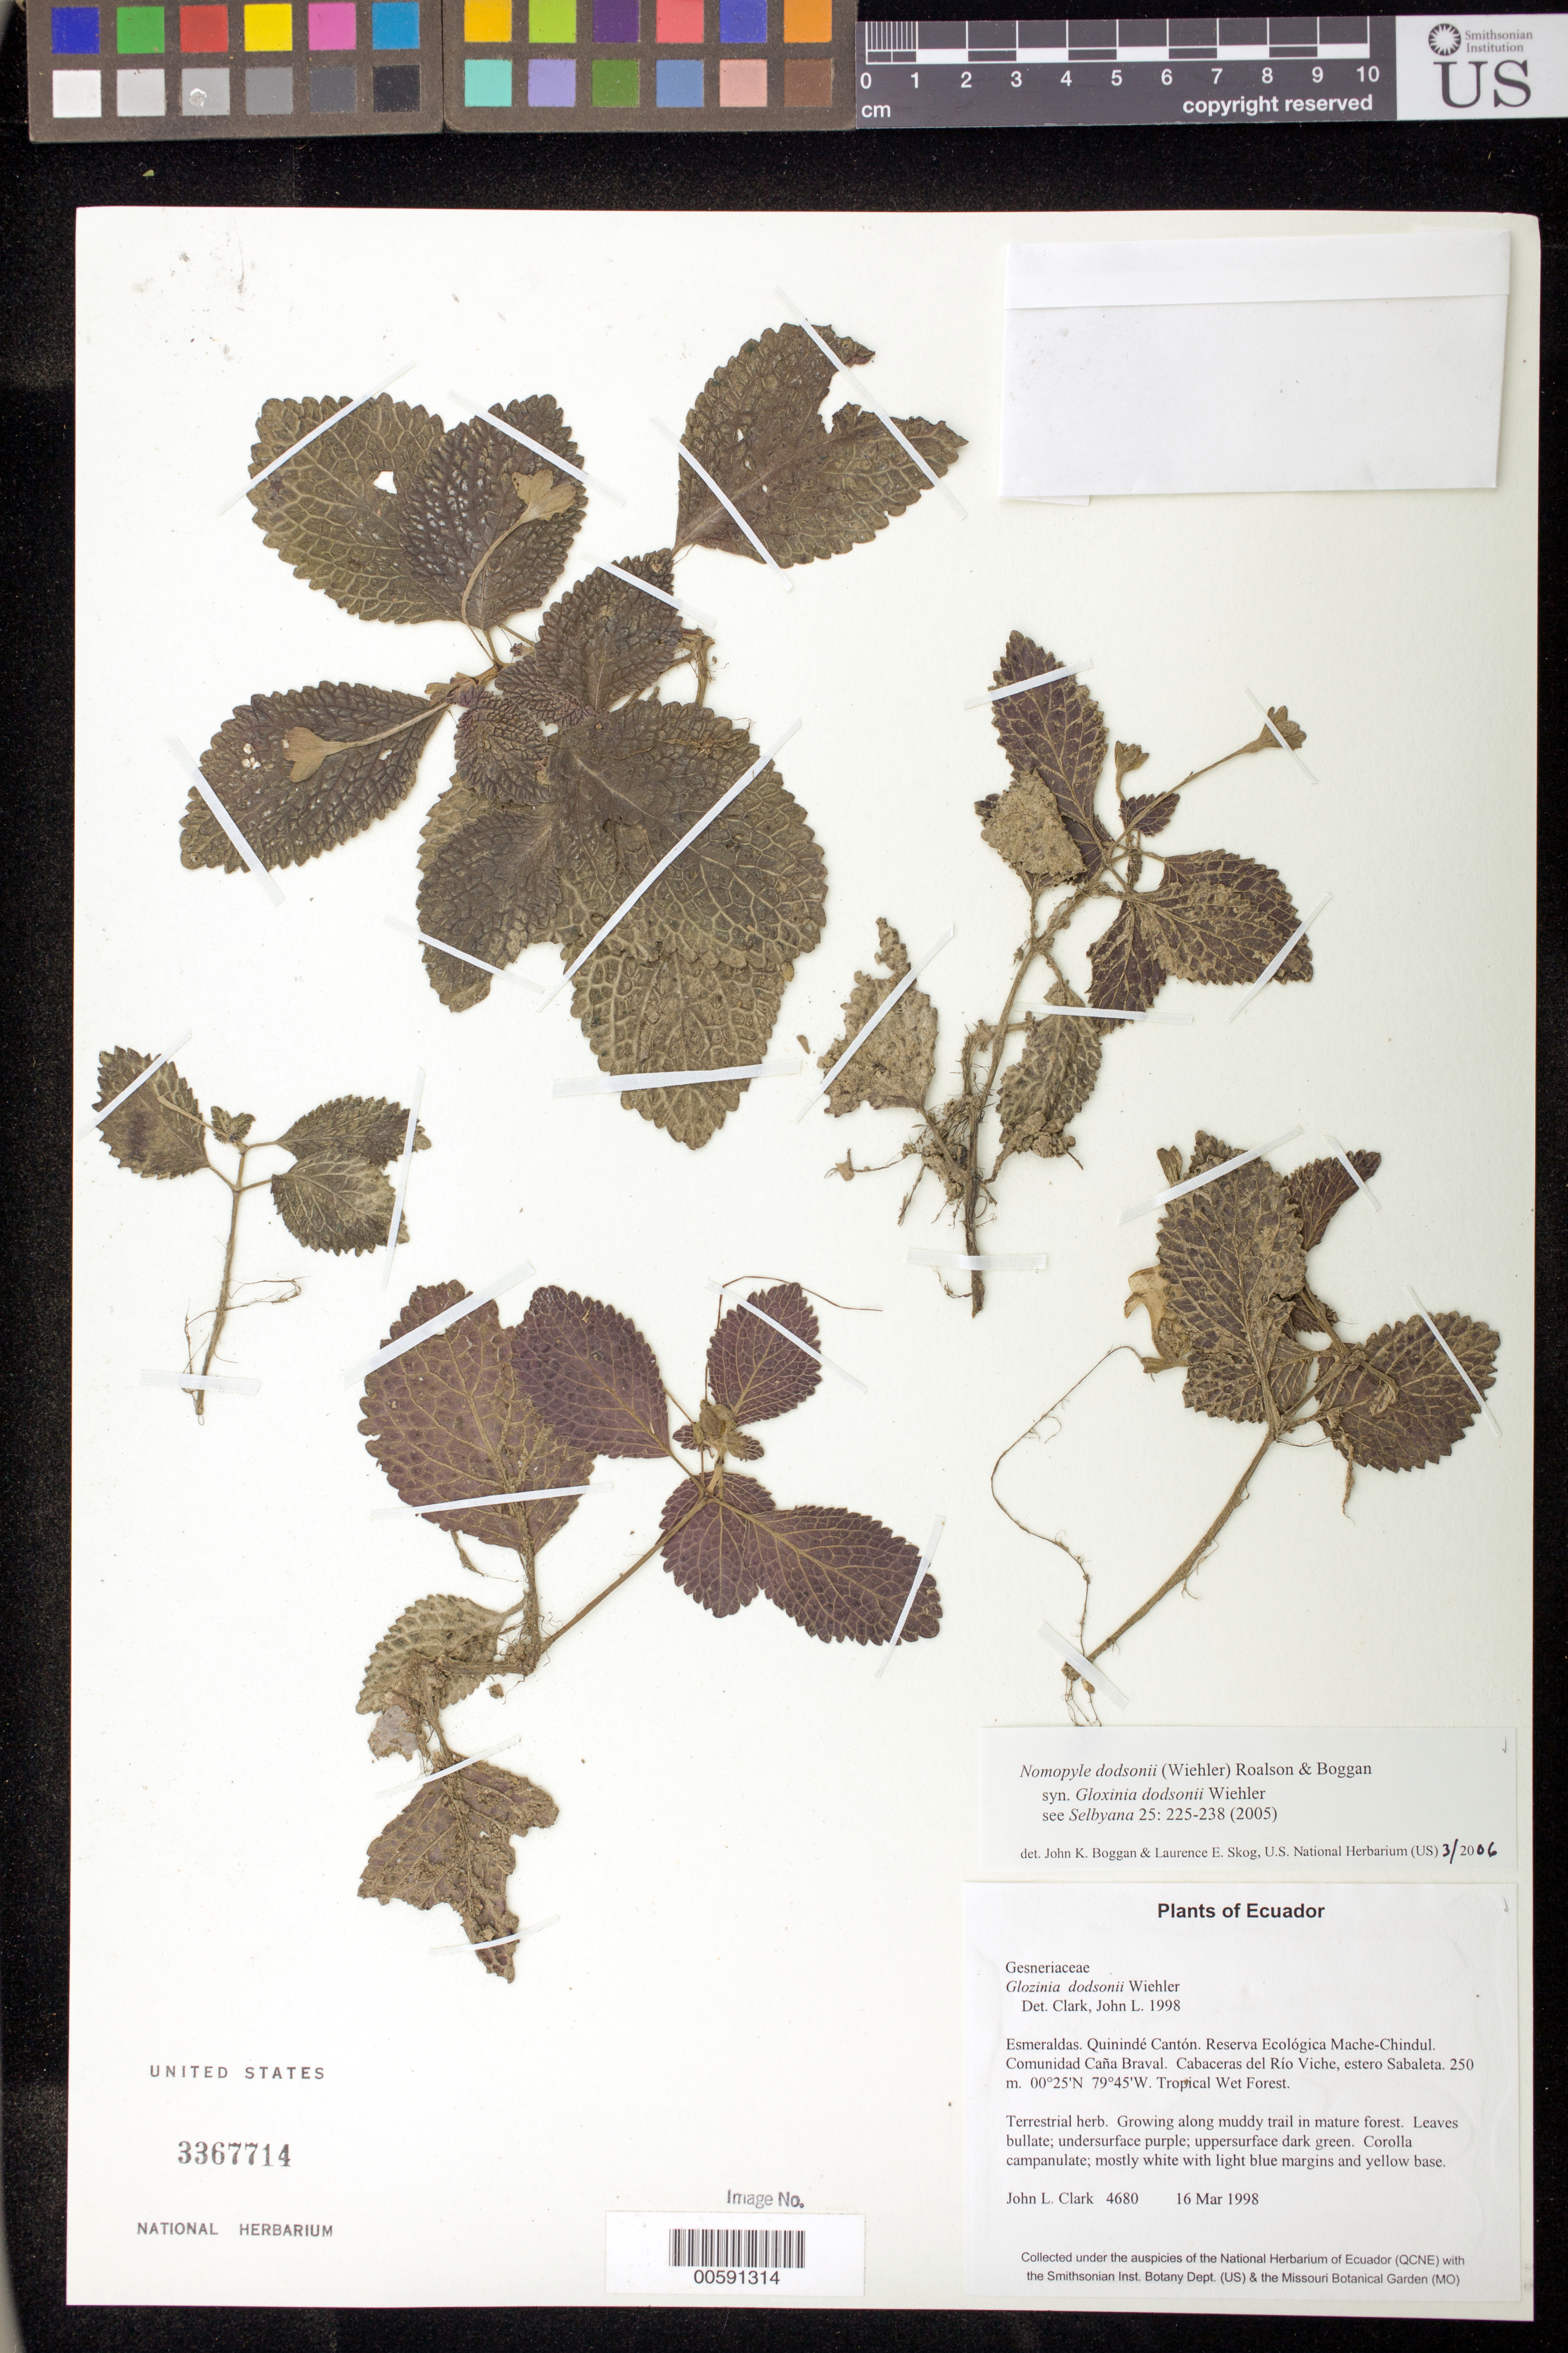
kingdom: Plantae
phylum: Tracheophyta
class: Magnoliopsida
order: Lamiales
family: Gesneriaceae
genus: Nomopyle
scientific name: Nomopyle dodsonii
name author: (Wiehler) Roalson & Boggan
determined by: Boggan, J. K.; Skog, L. E.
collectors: J. L. Clark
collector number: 4680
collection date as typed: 16 Mar 1998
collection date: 1998-03-16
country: Ecuador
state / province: Esmeraldas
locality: Quinindé Cantón. Reserva Ecológica Mache-Chindul. Comunidad Caña Braval. Cabaceras del Río Viche, estero Sabaleta.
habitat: Tropical Wet Forest.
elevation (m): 250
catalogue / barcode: US 3367714